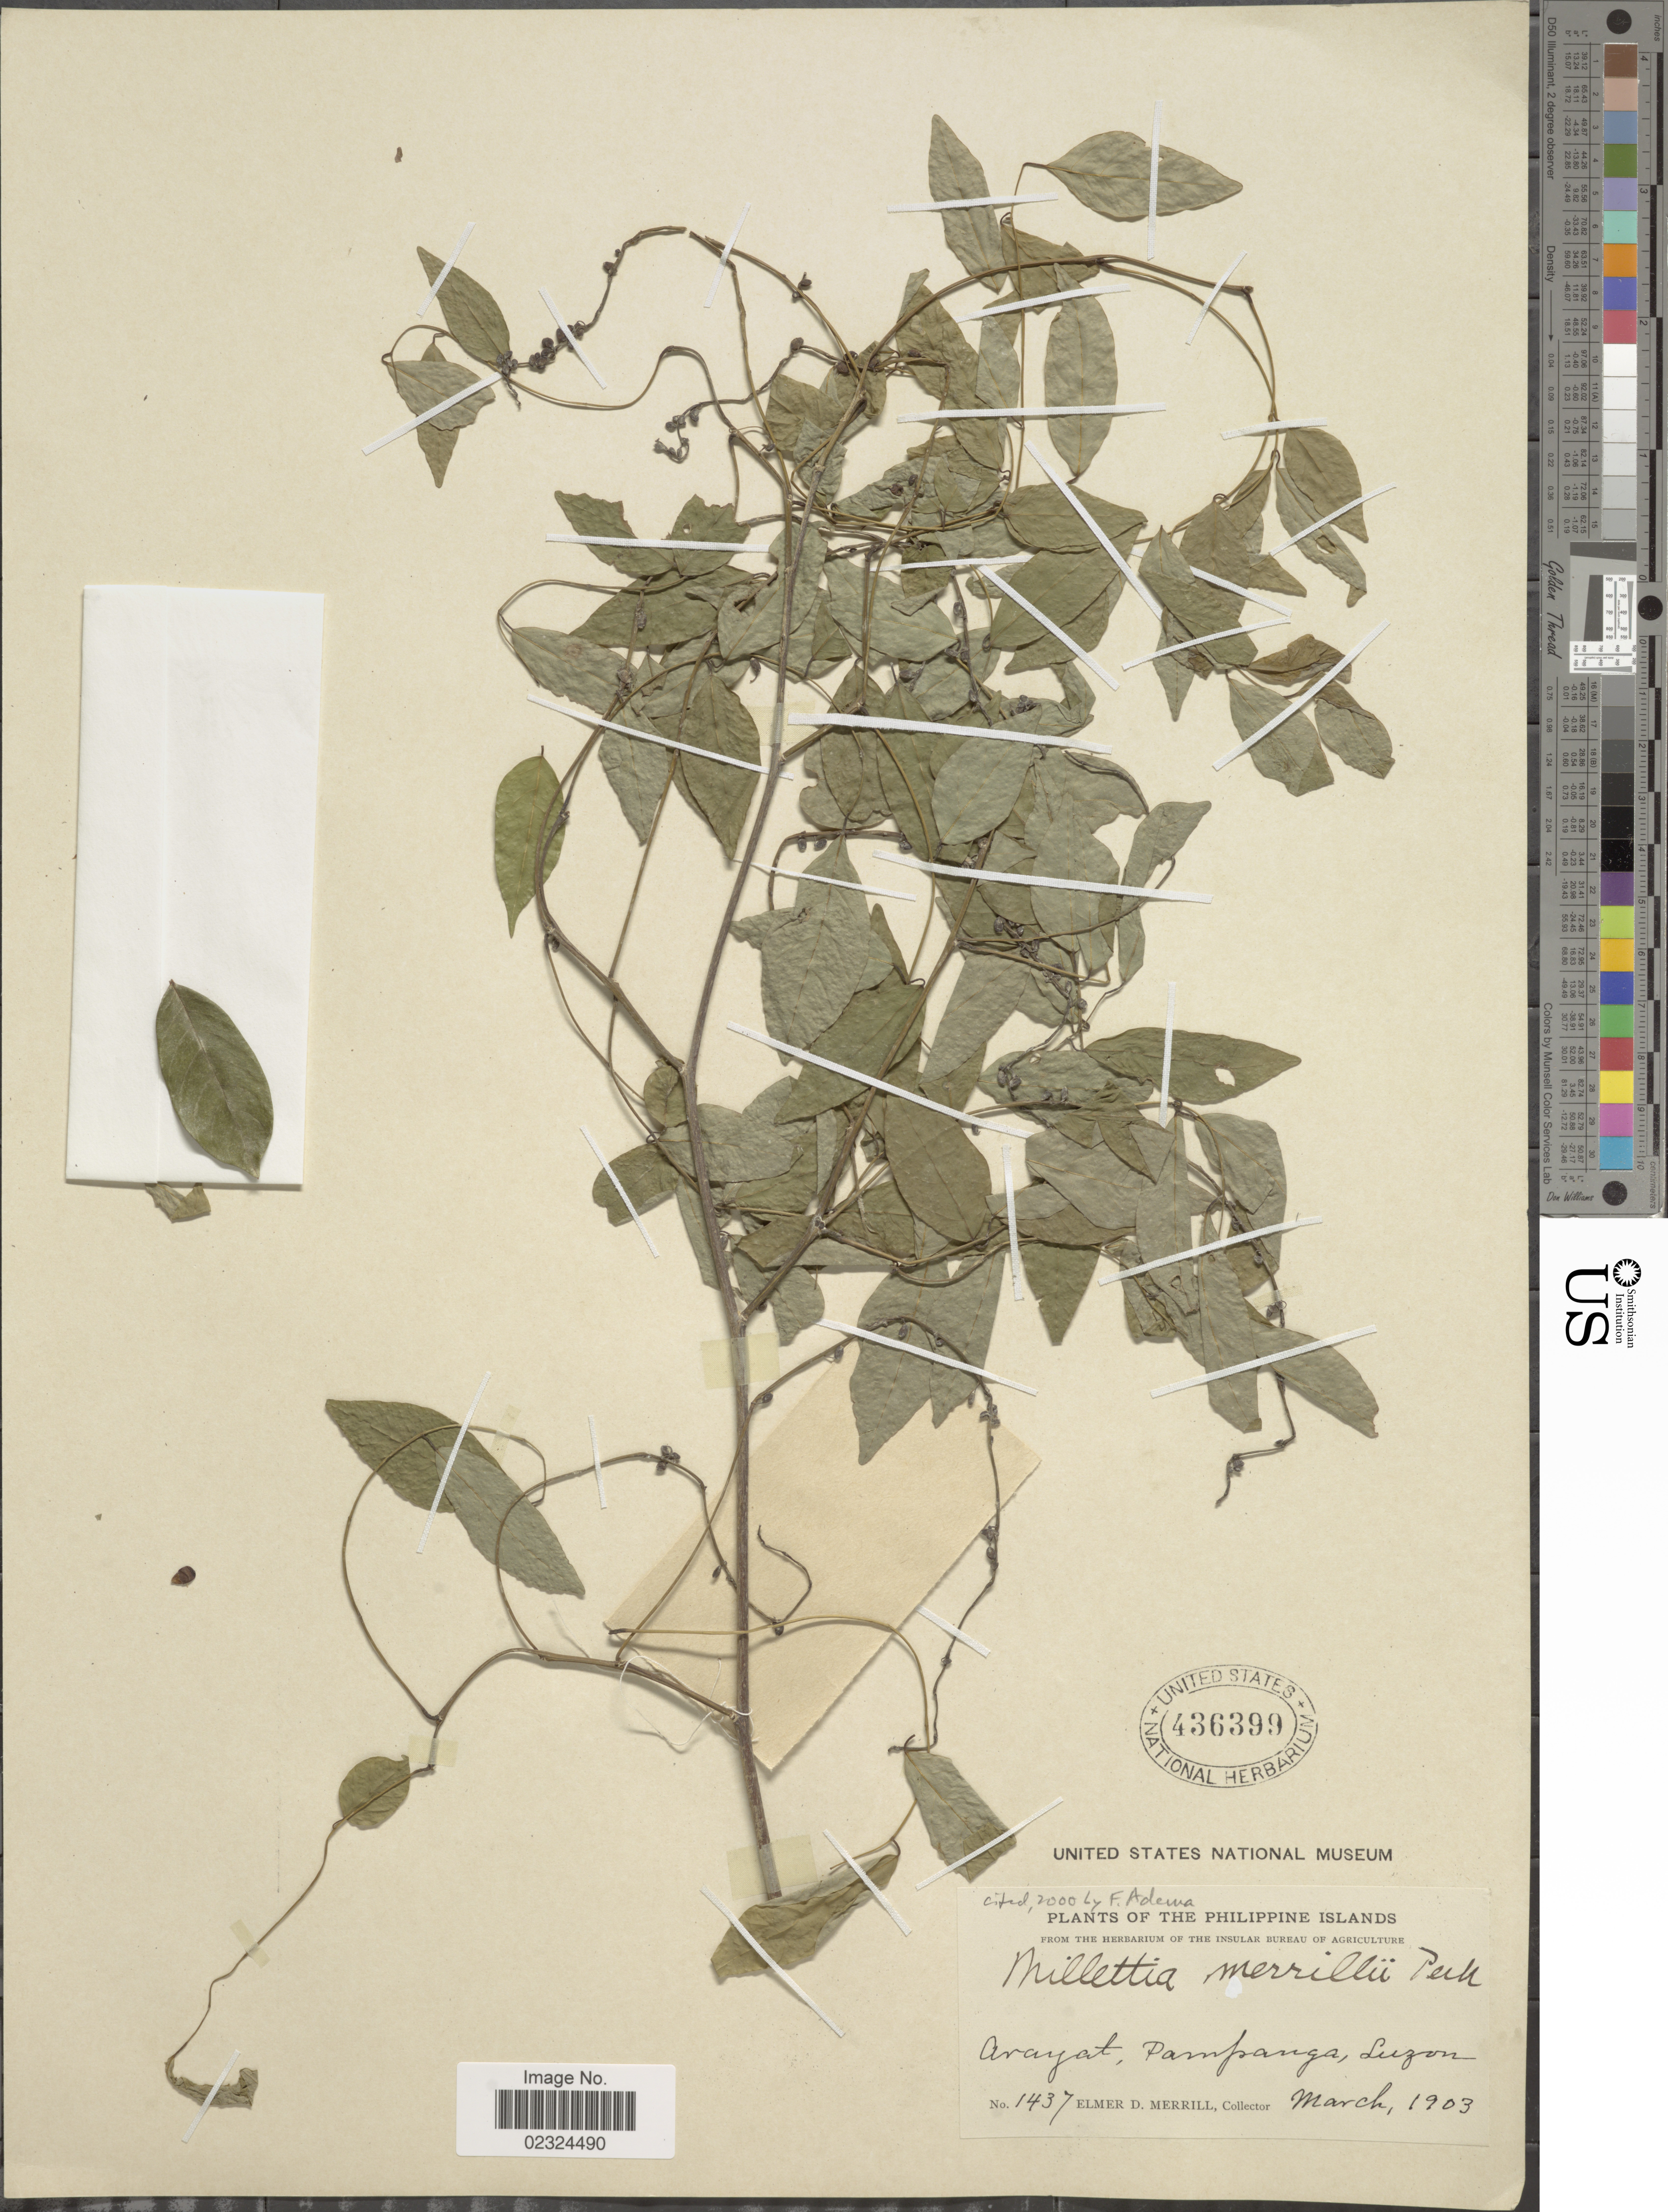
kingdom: Plantae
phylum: Tracheophyta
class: Magnoliopsida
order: Fabales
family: Fabaceae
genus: Millettia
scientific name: Millettia merrillii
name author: Perkins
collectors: E. D. Merrill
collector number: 1437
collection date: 1903-03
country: Philippines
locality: Philippine Islands. Arayat, Pampanga, Luzon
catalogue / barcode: US 436399